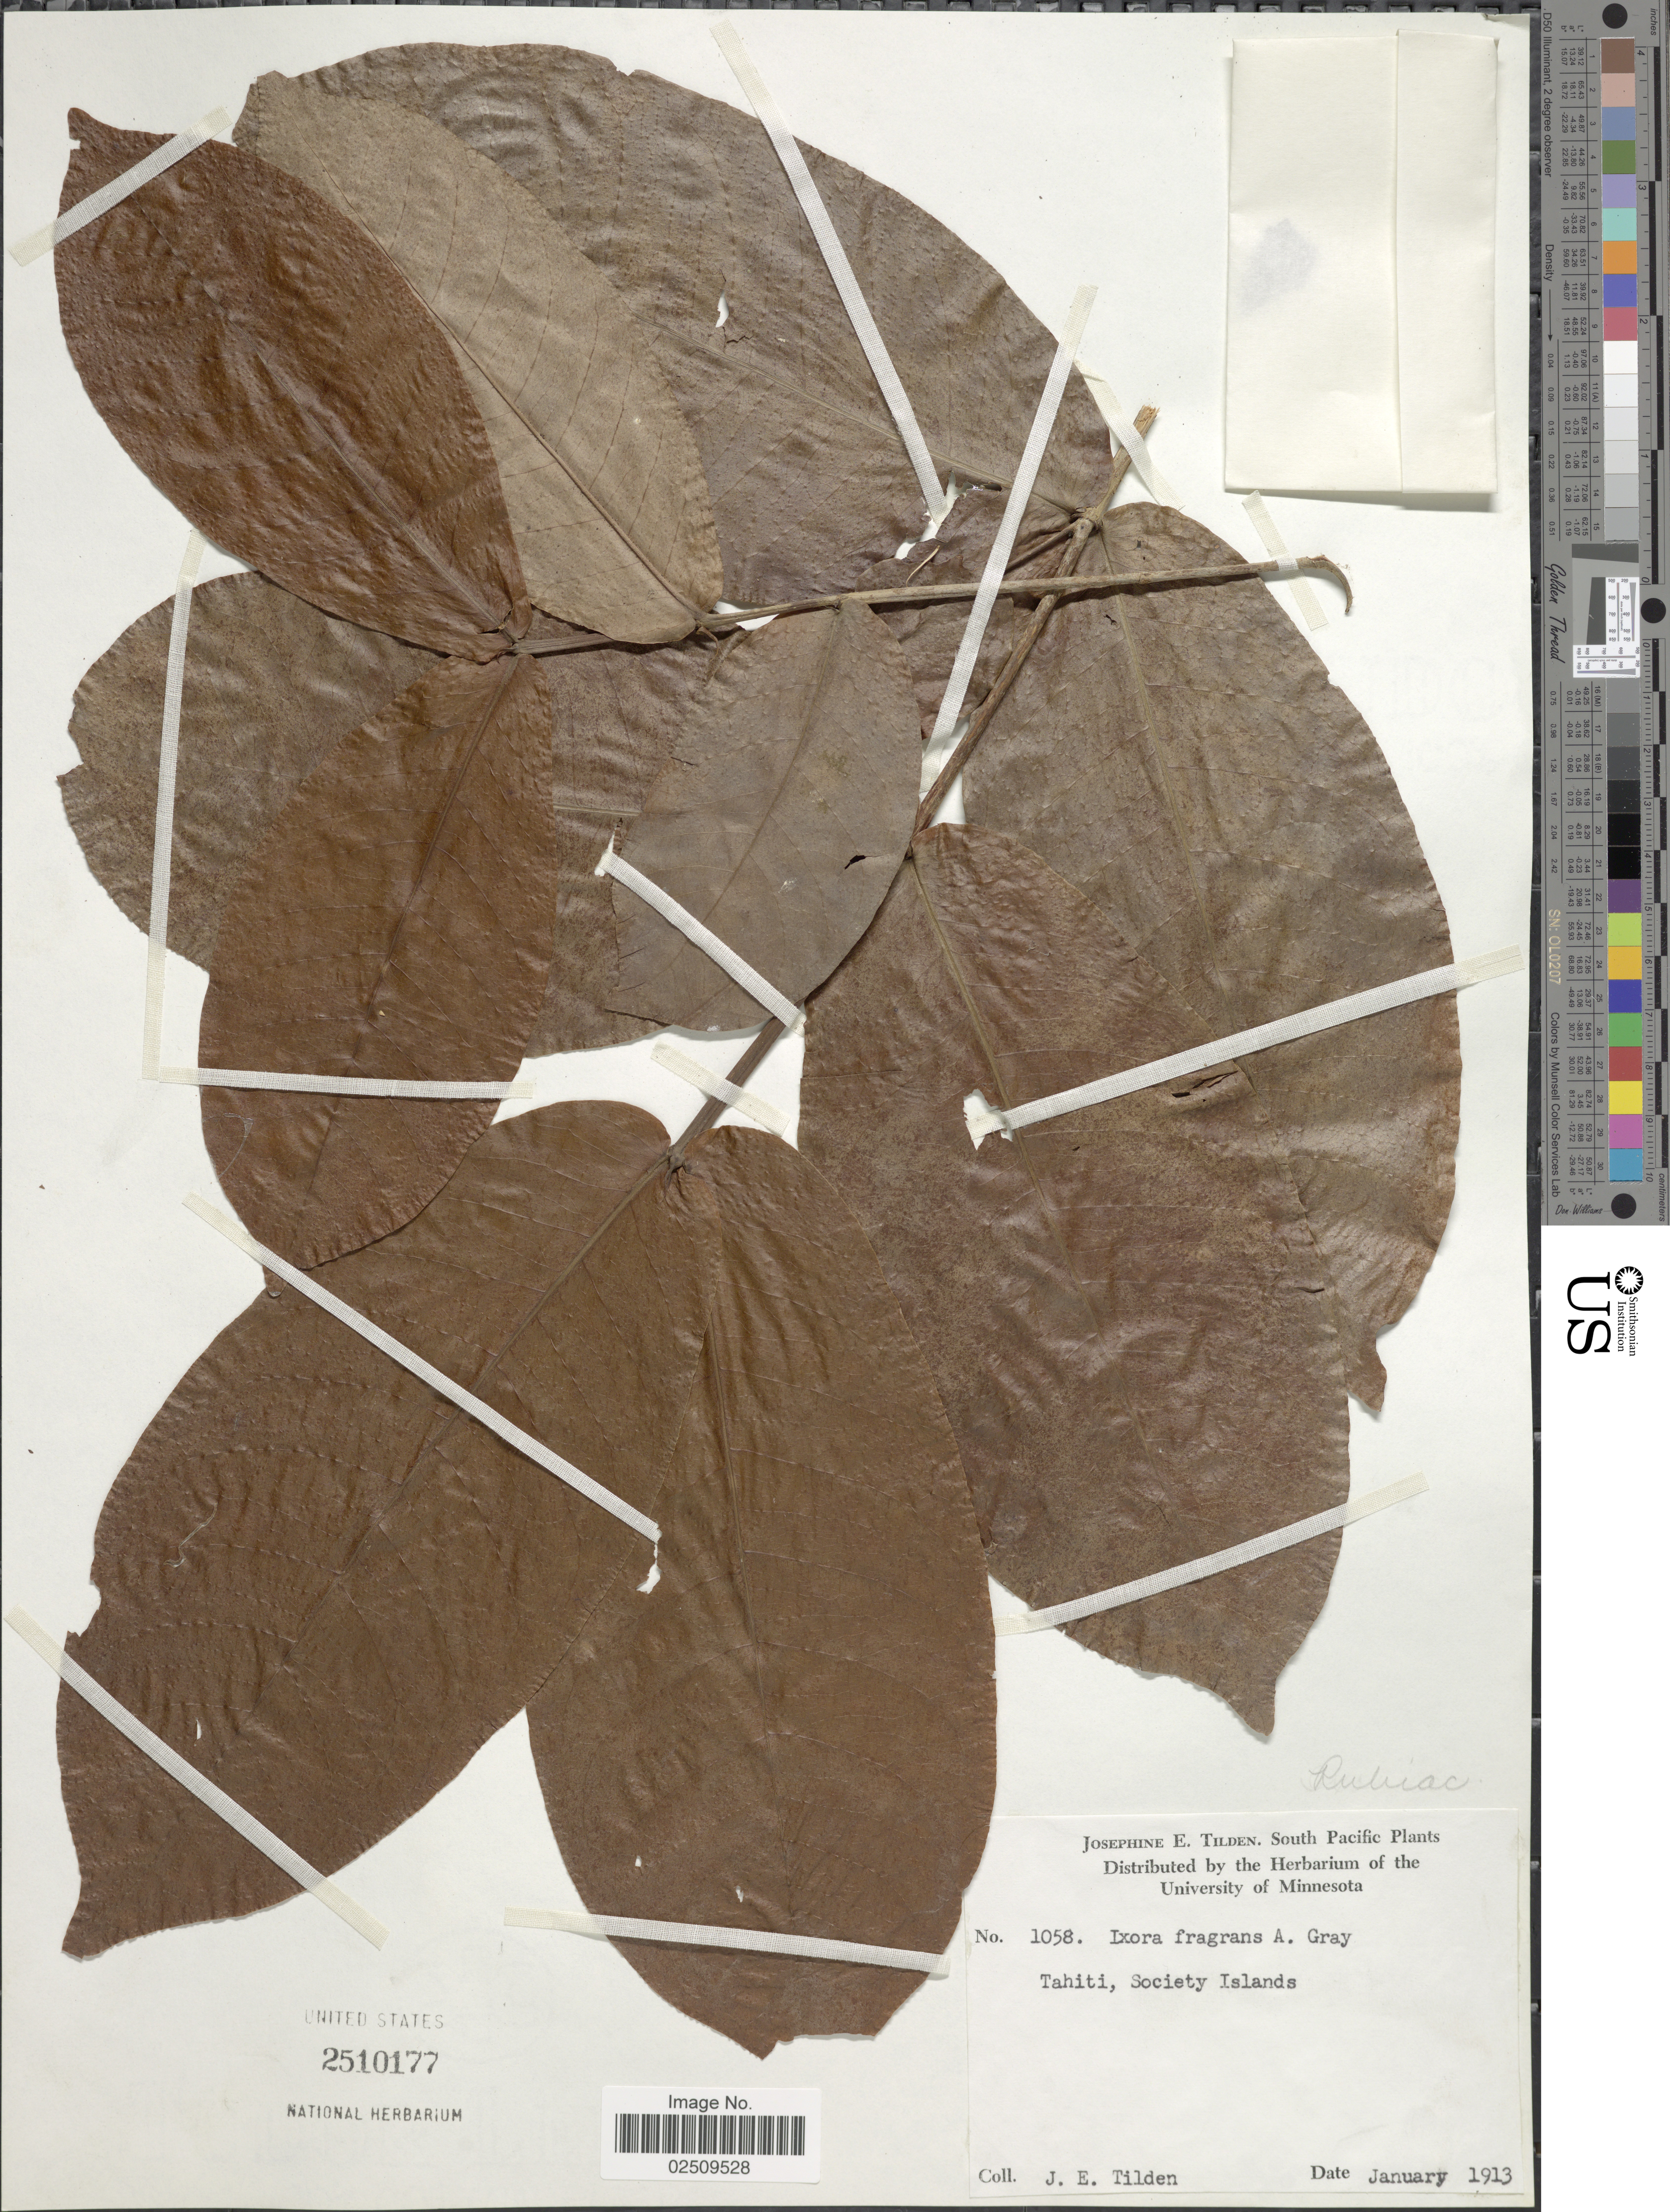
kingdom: Plantae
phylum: Tracheophyta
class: Magnoliopsida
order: Gentianales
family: Rubiaceae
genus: Ixora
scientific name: Ixora fragrans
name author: (Hook. & Arn.) A. Gray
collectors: J. E. Tilden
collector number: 1058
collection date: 1913-01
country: French Polynesia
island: Tahiti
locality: South Pacific, Tahiti, Society Islands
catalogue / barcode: US 2510177